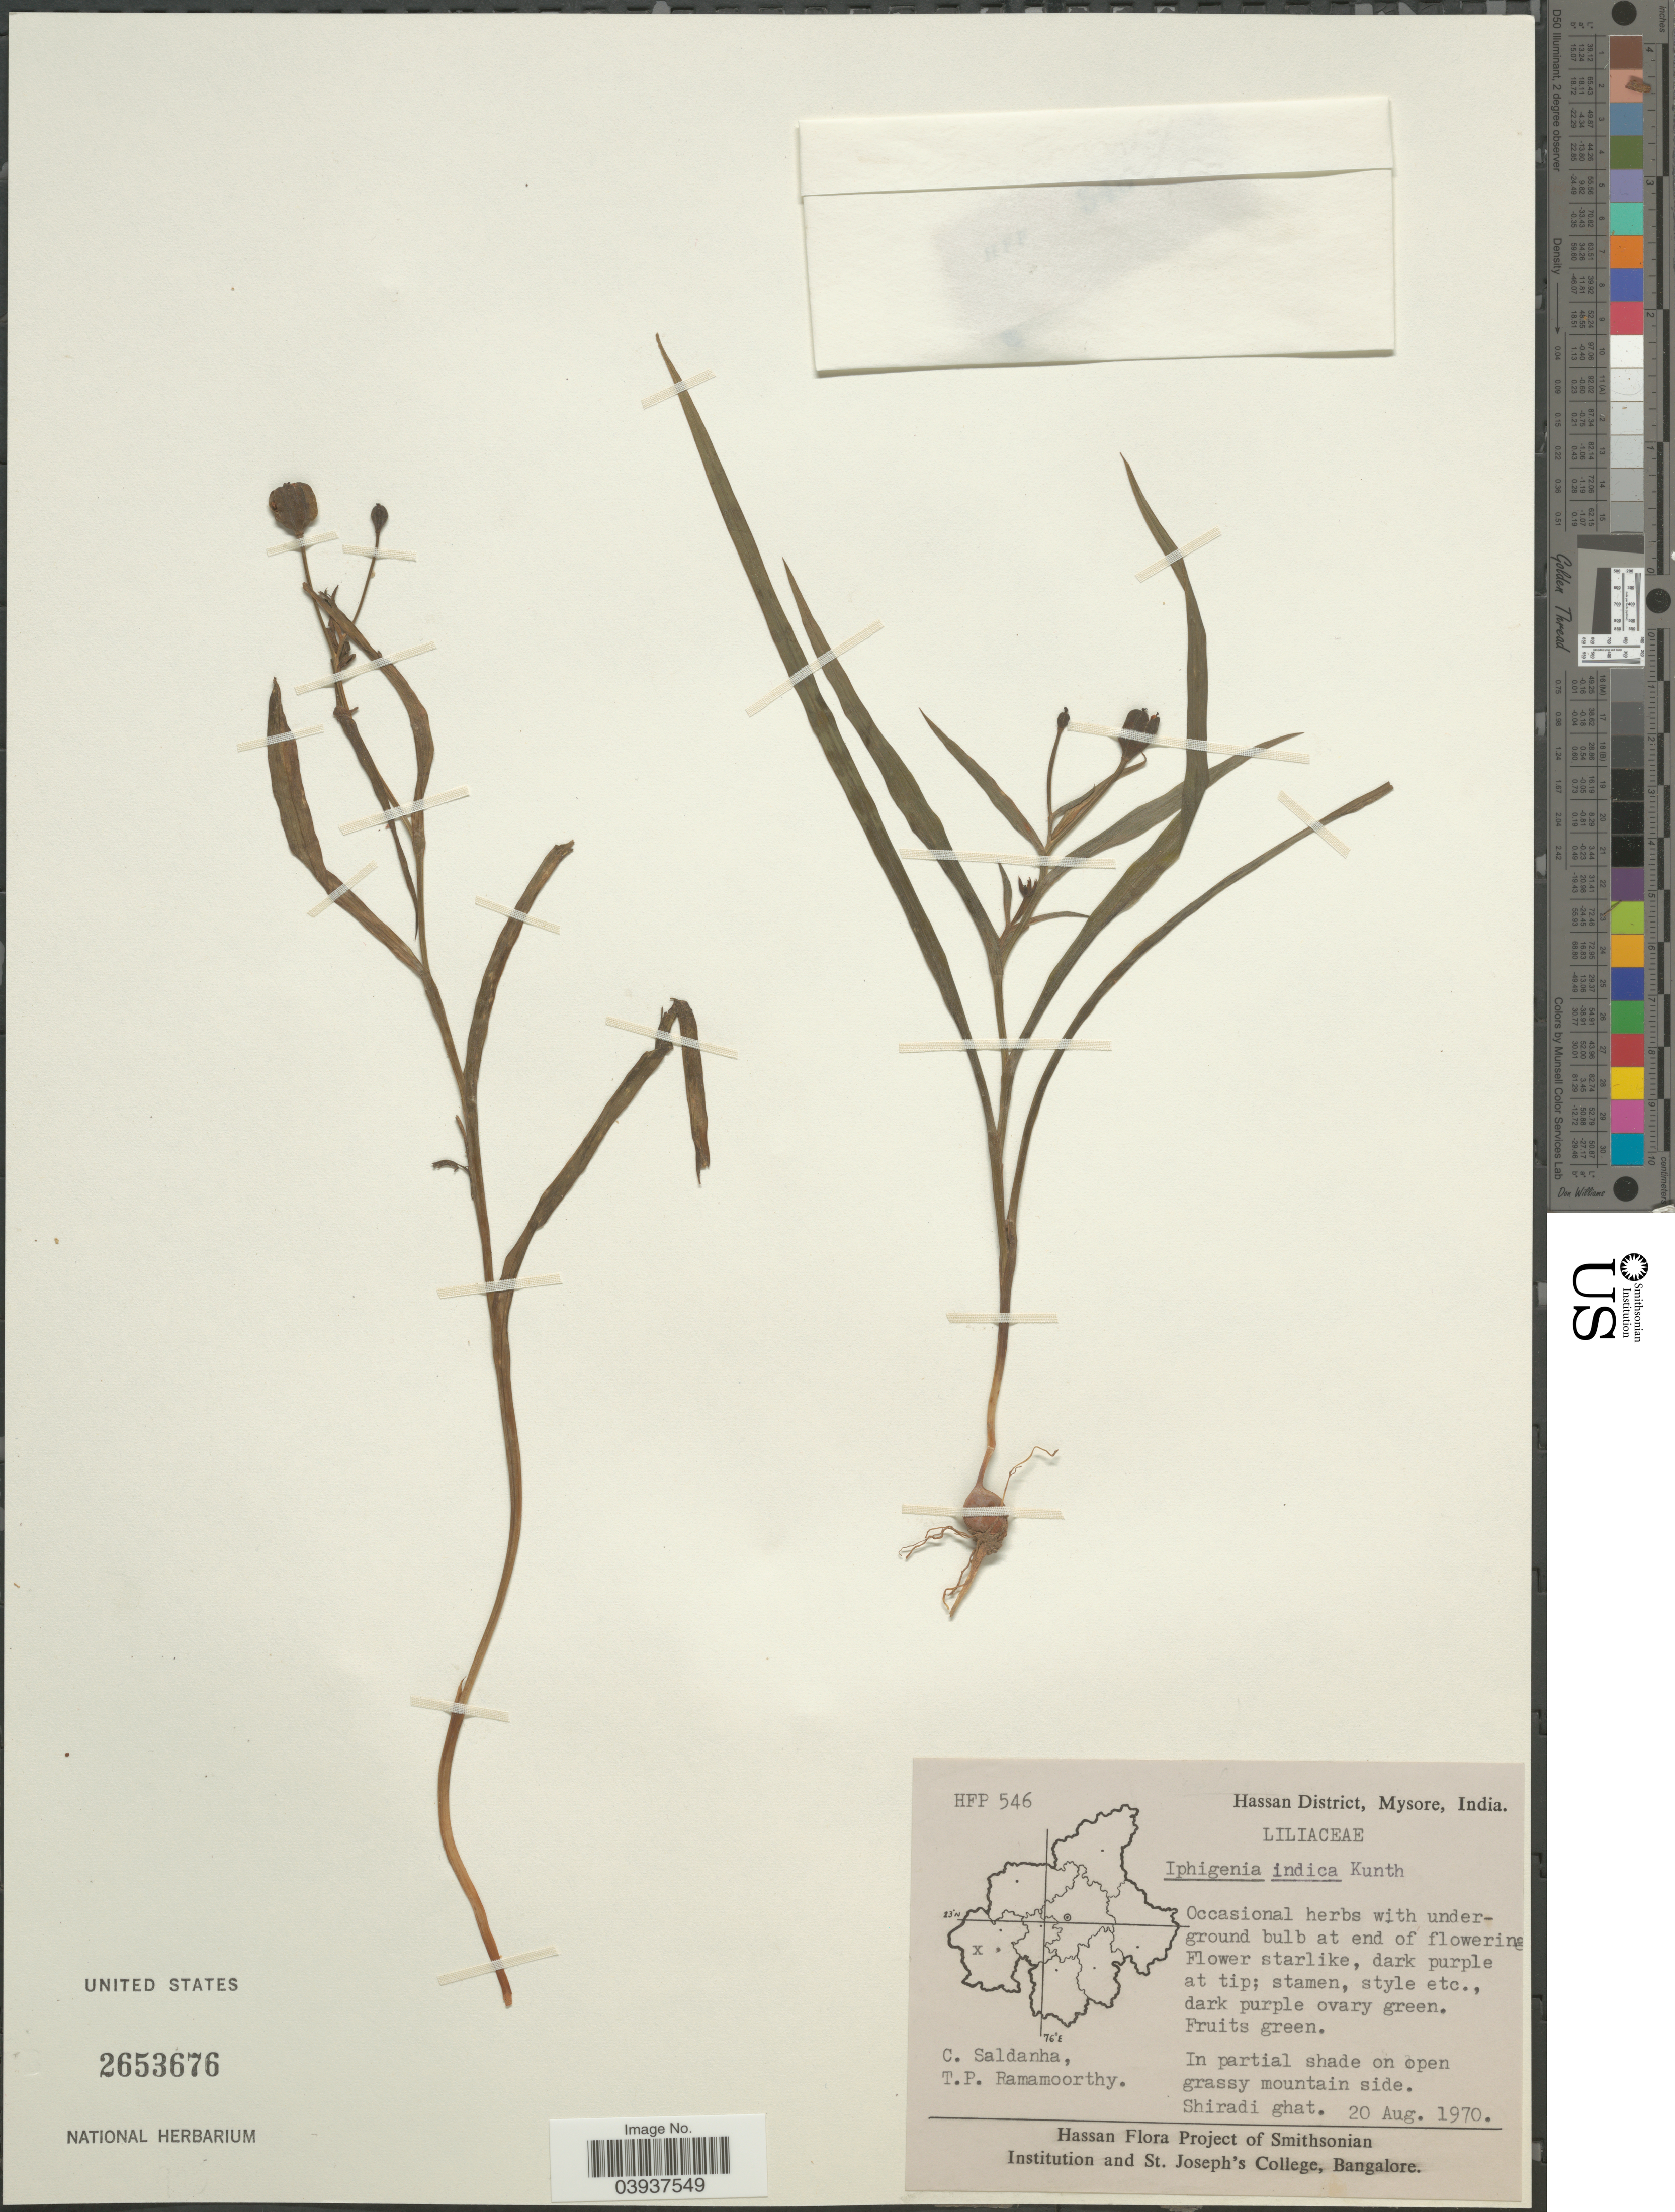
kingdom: Plantae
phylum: Tracheophyta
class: Liliopsida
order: Liliales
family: Colchicaceae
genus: Iphigenia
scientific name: Iphigenia sp.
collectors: C. Saldanha & T. P. Ramamoorthy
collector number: HFP546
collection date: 1970-08-20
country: India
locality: Hassan District, Mysore. In partial shade on open grassy mountain side. Shiradi ghat.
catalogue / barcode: US 2653676